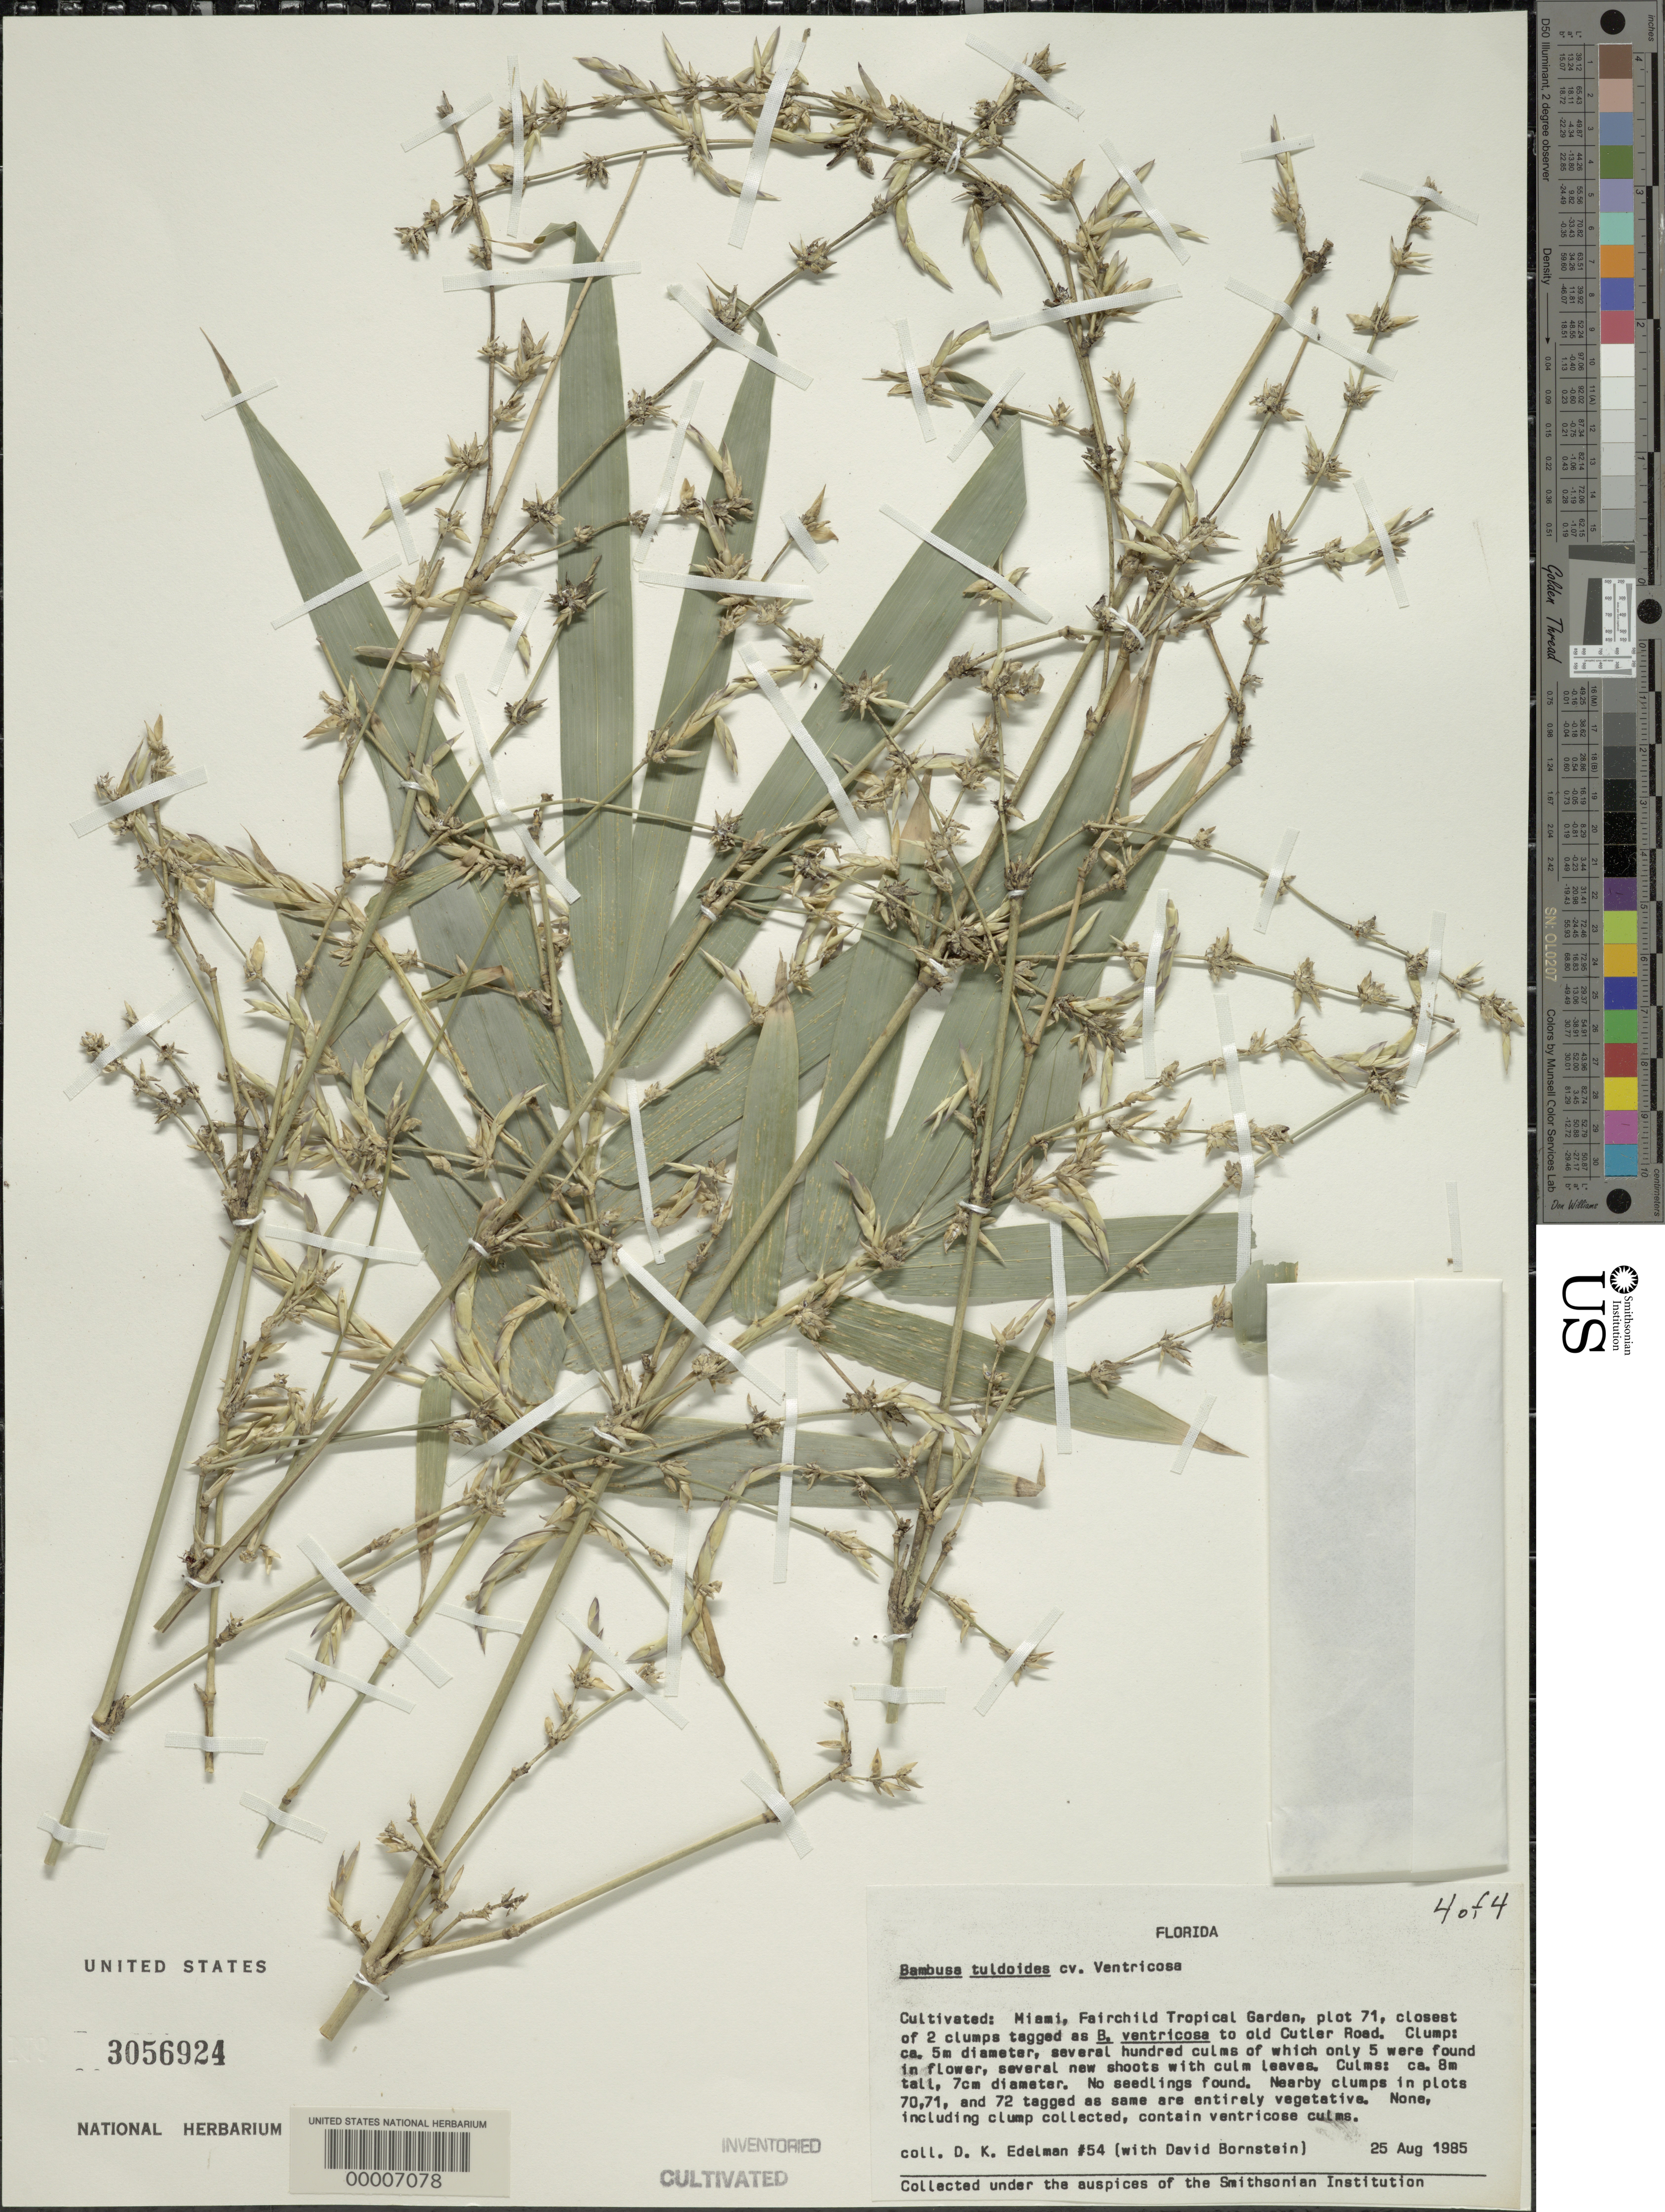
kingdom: Plantae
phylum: Tracheophyta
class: Liliopsida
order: Poales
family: Poaceae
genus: Bambusa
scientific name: Bambusa tuldoides var. ventricosa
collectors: D. Edelman & D. Bornstein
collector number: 54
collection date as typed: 25 Aug 1985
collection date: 1985-08-25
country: United States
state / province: Florida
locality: Miami, fairchild tropical garden, plot 71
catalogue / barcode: US 3056924